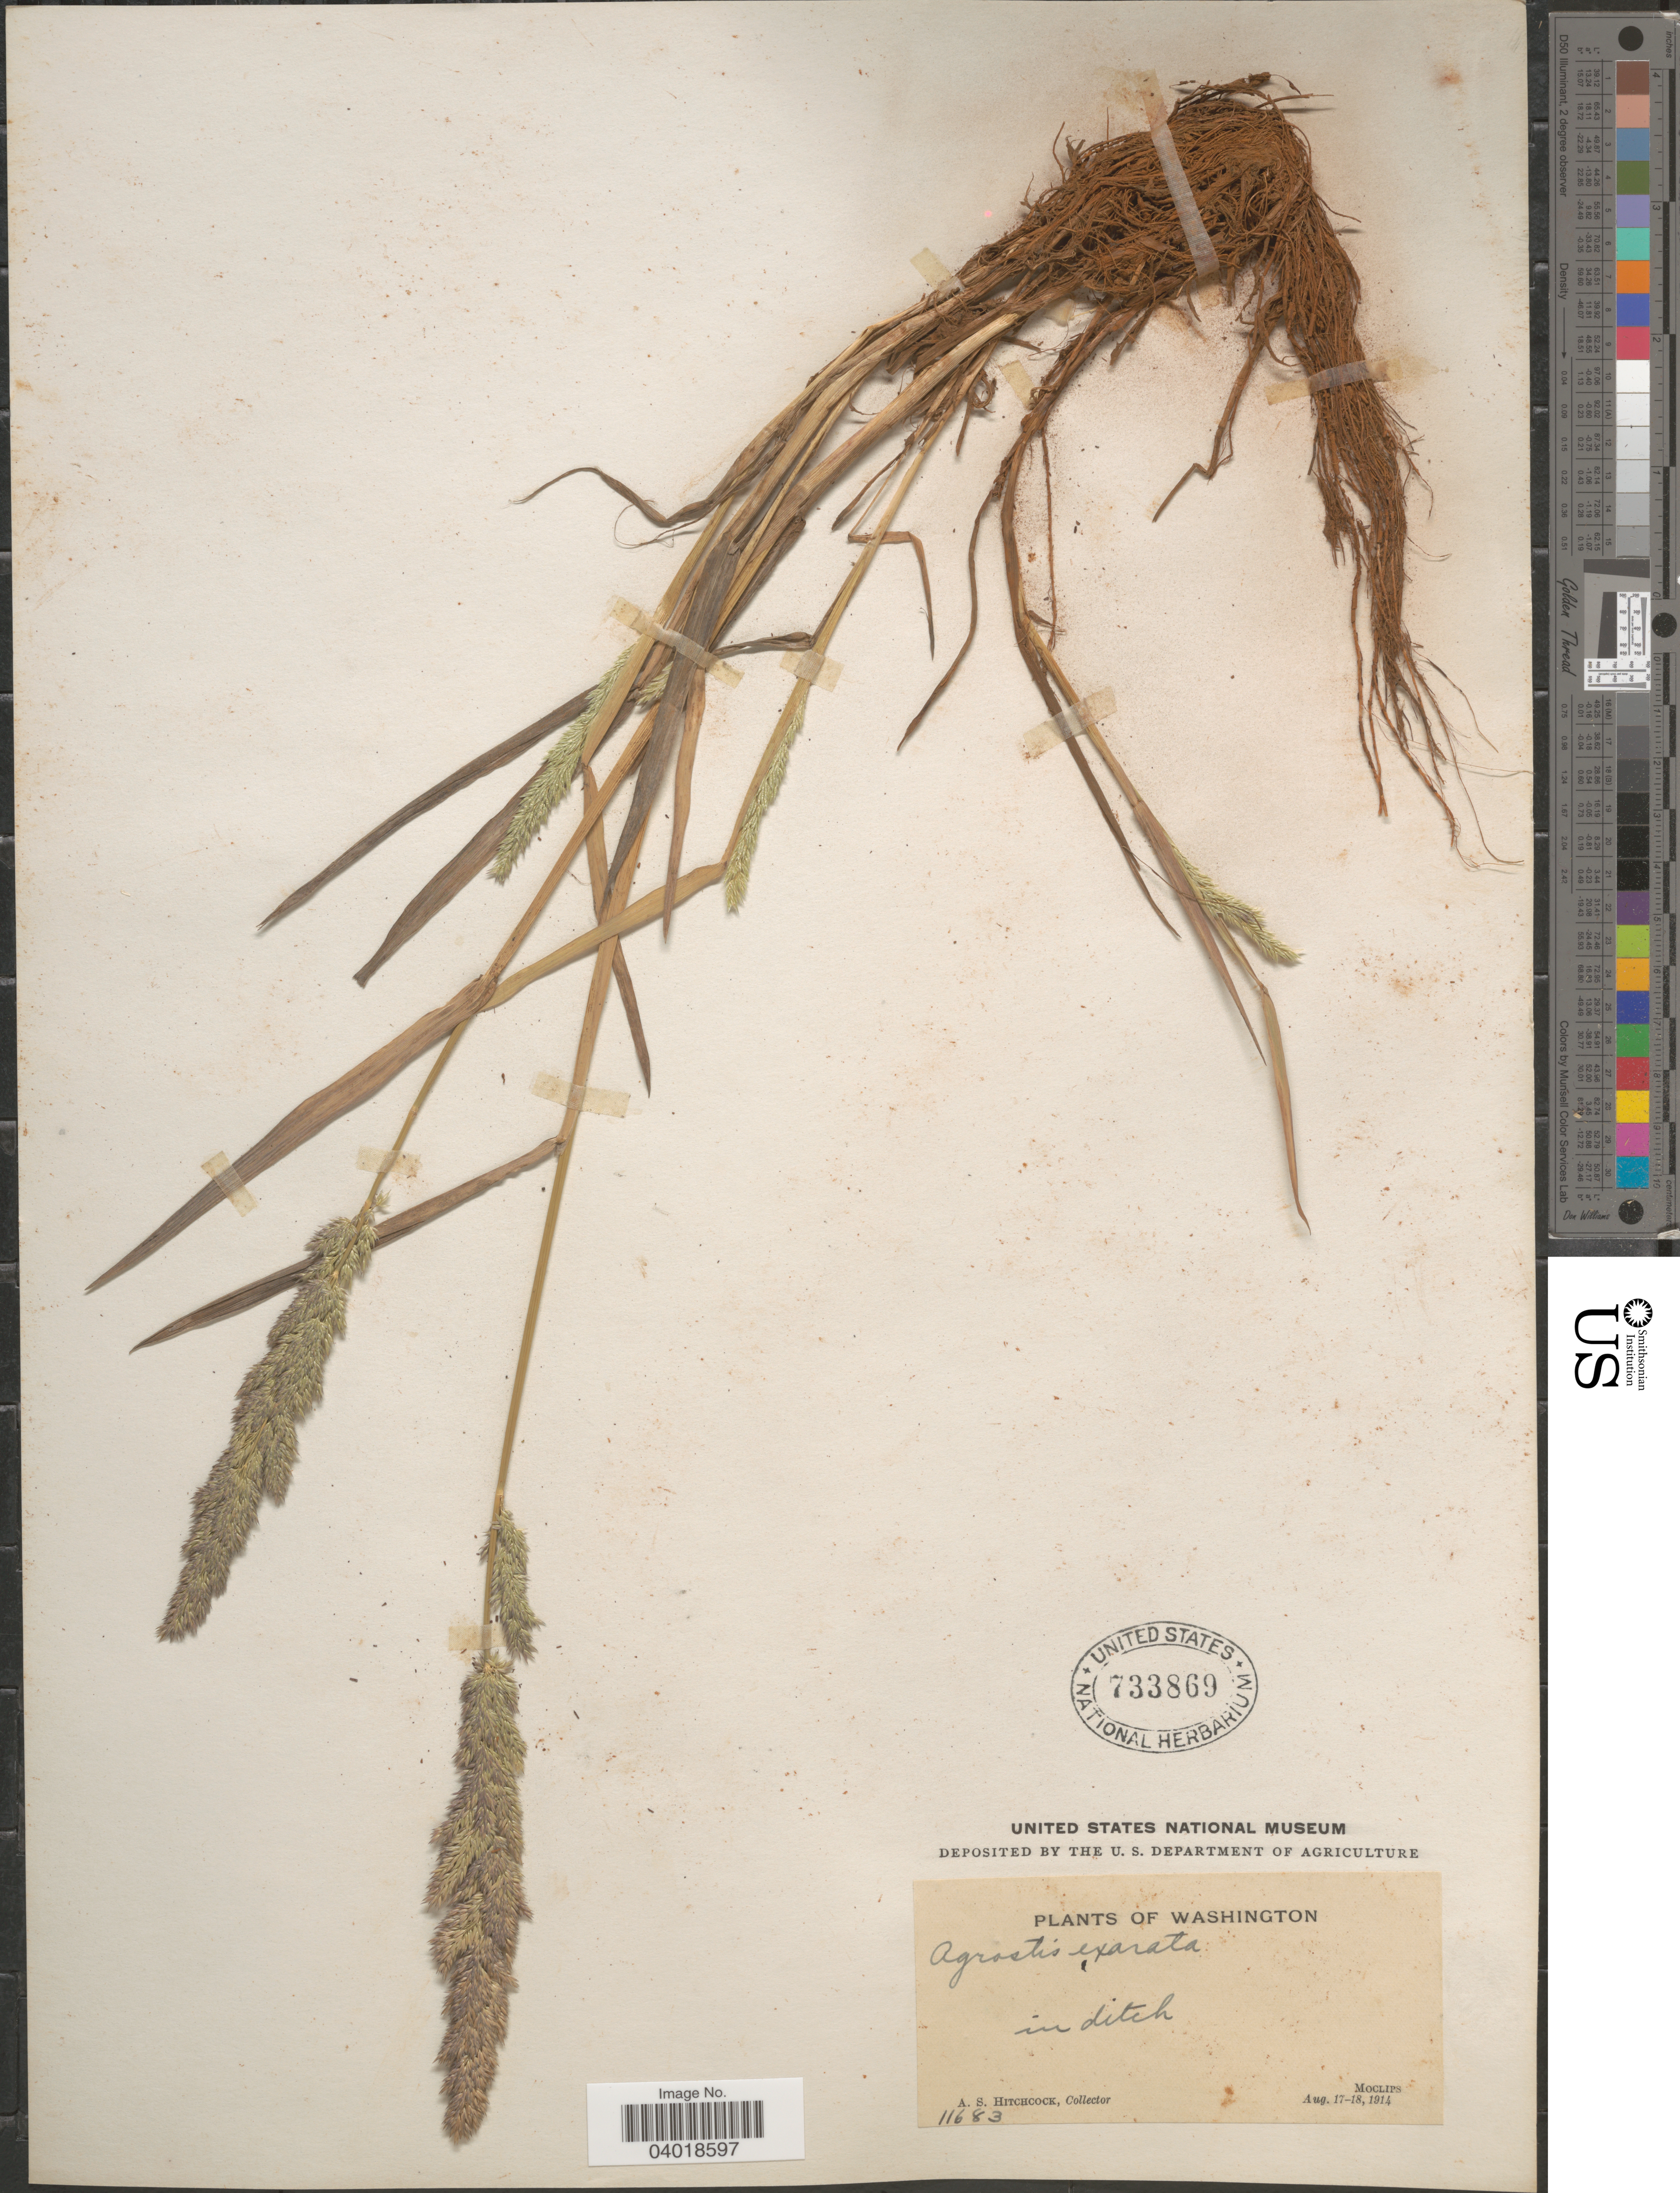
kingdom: Plantae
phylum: Tracheophyta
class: Liliopsida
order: Poales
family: Poaceae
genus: Agrostis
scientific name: Agrostis exarata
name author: Trin.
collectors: A. S. Hitchcock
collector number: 11683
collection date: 1914-08-17/1914-08-18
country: United States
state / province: Washington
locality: In ditch. Moclips.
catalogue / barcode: US 733869